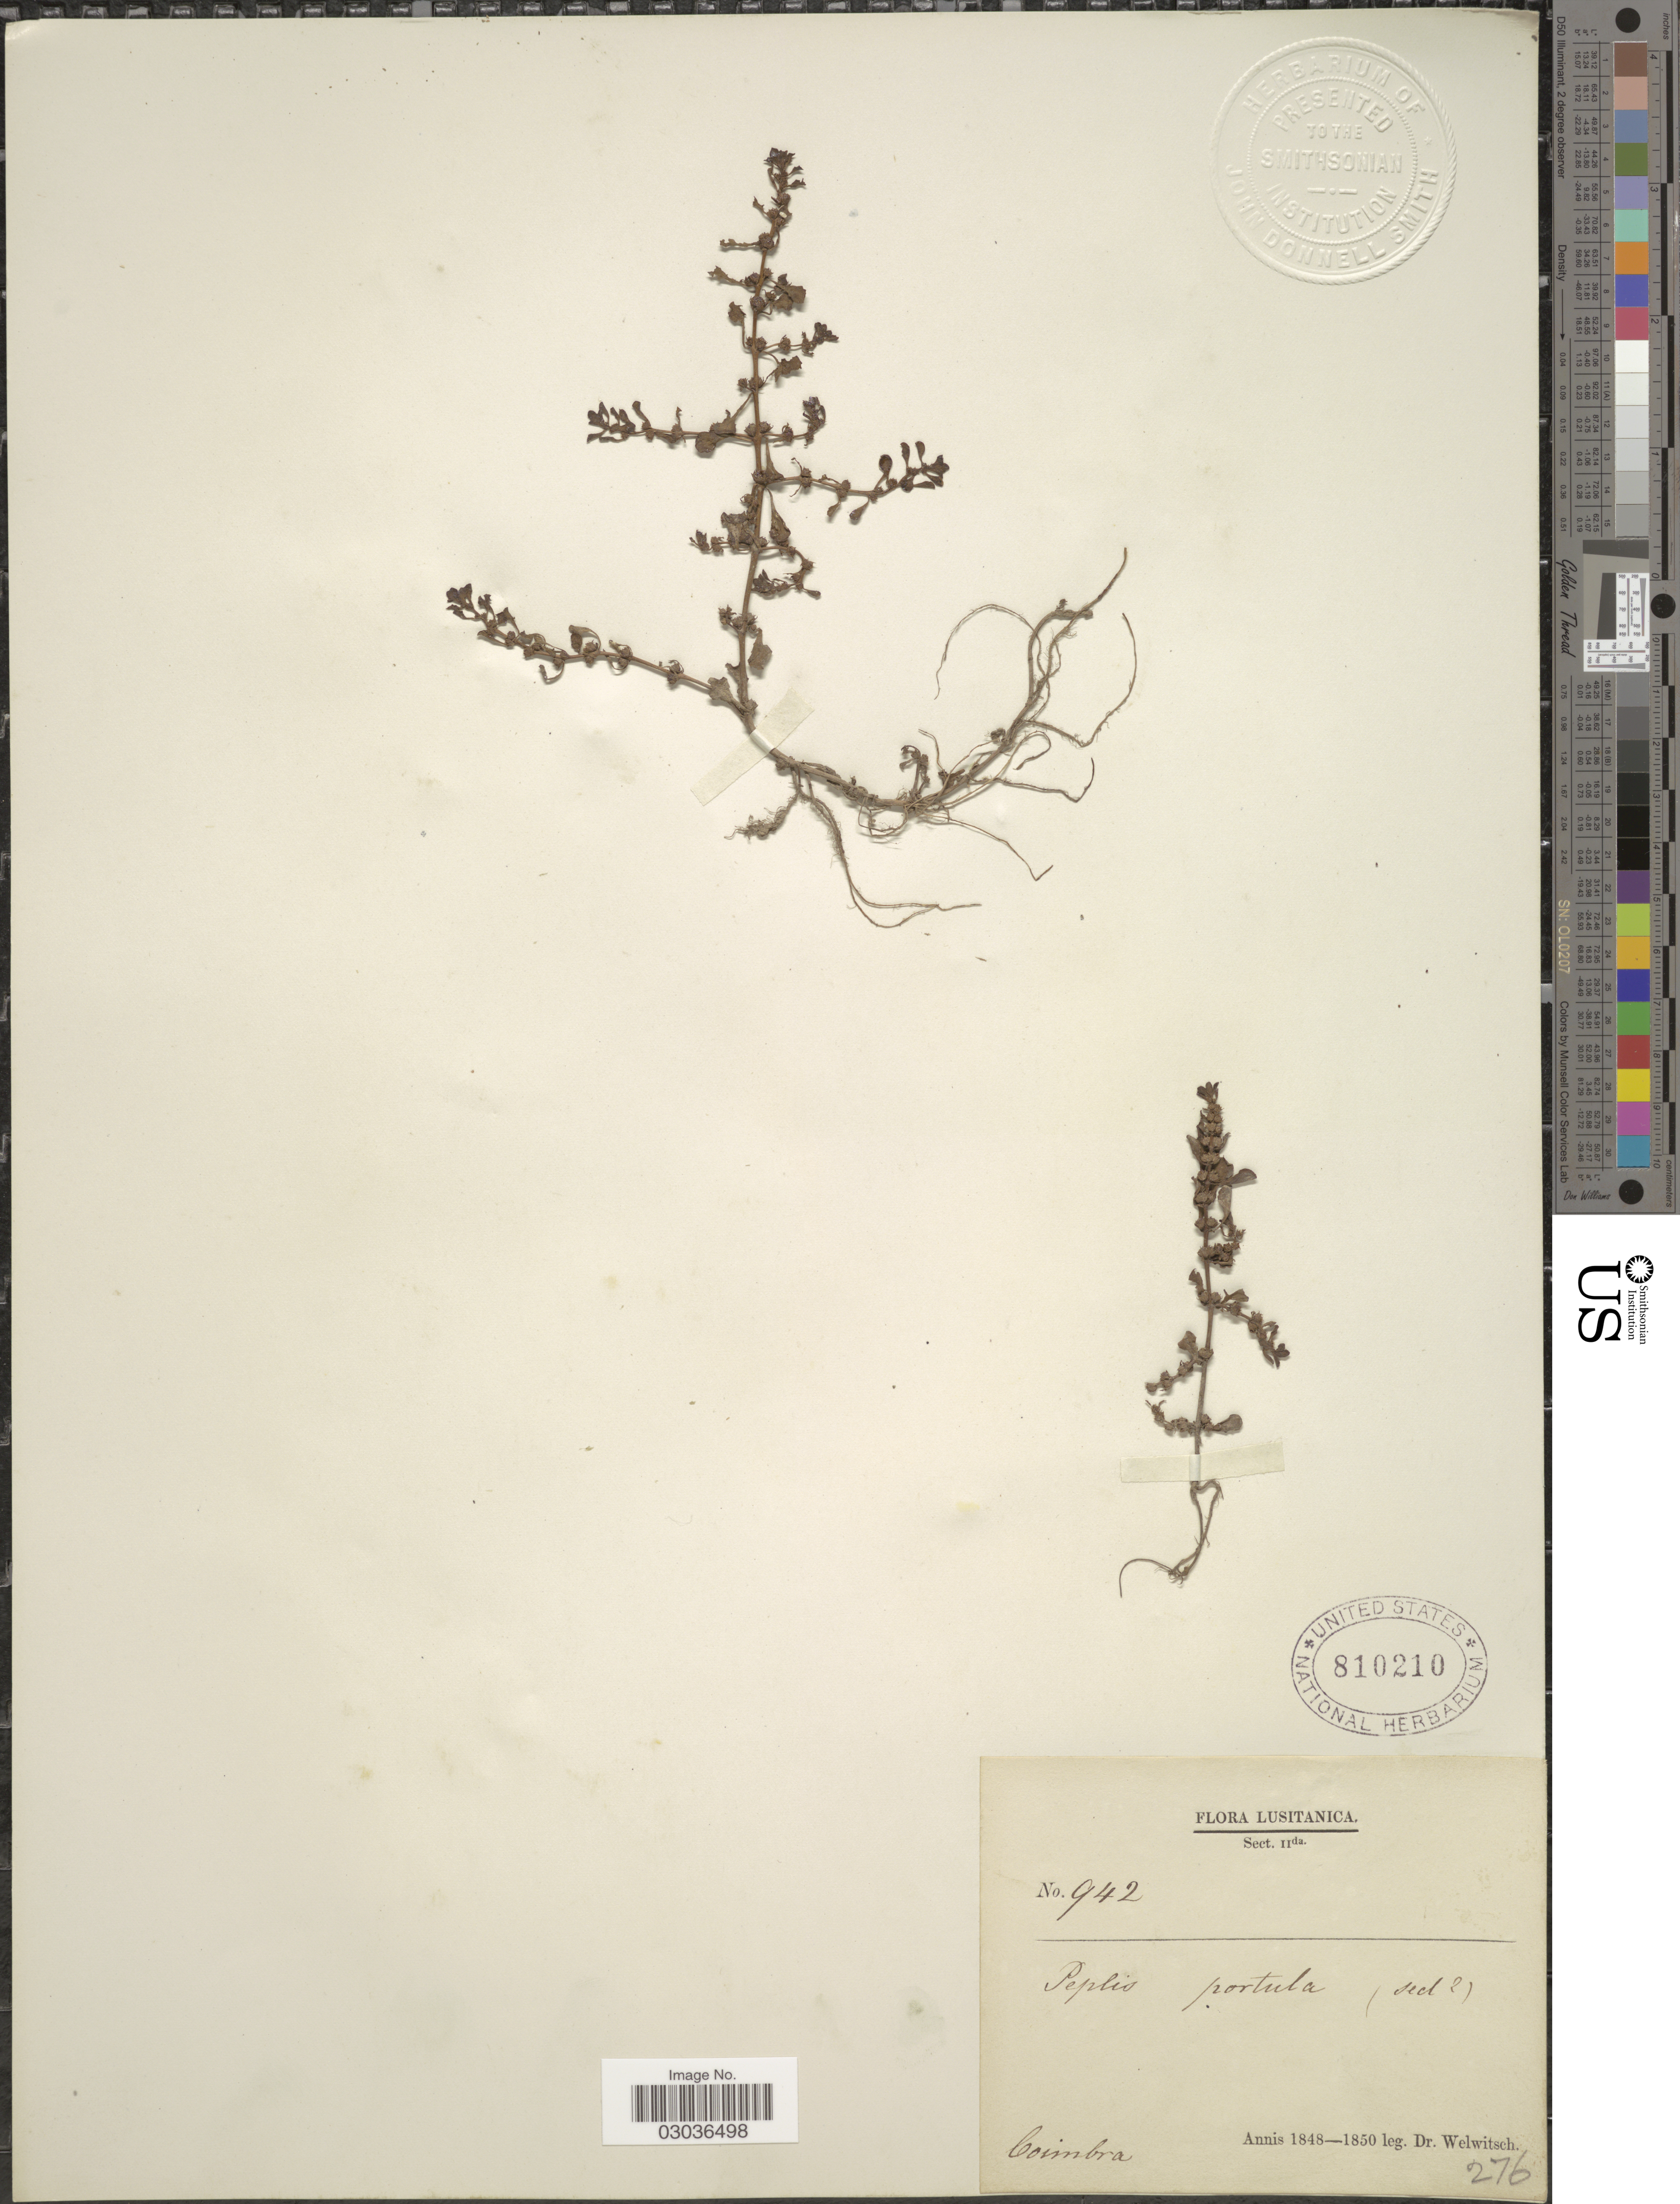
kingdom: Plantae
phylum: Tracheophyta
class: Magnoliopsida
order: Myrtales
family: Lythraceae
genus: Lythrum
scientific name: Lythrum portula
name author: (L.) D.A. Webb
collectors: -. Welwitsch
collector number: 942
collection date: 1848/1850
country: Portugal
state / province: Coimbra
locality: Lusitanica.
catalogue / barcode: US 810210